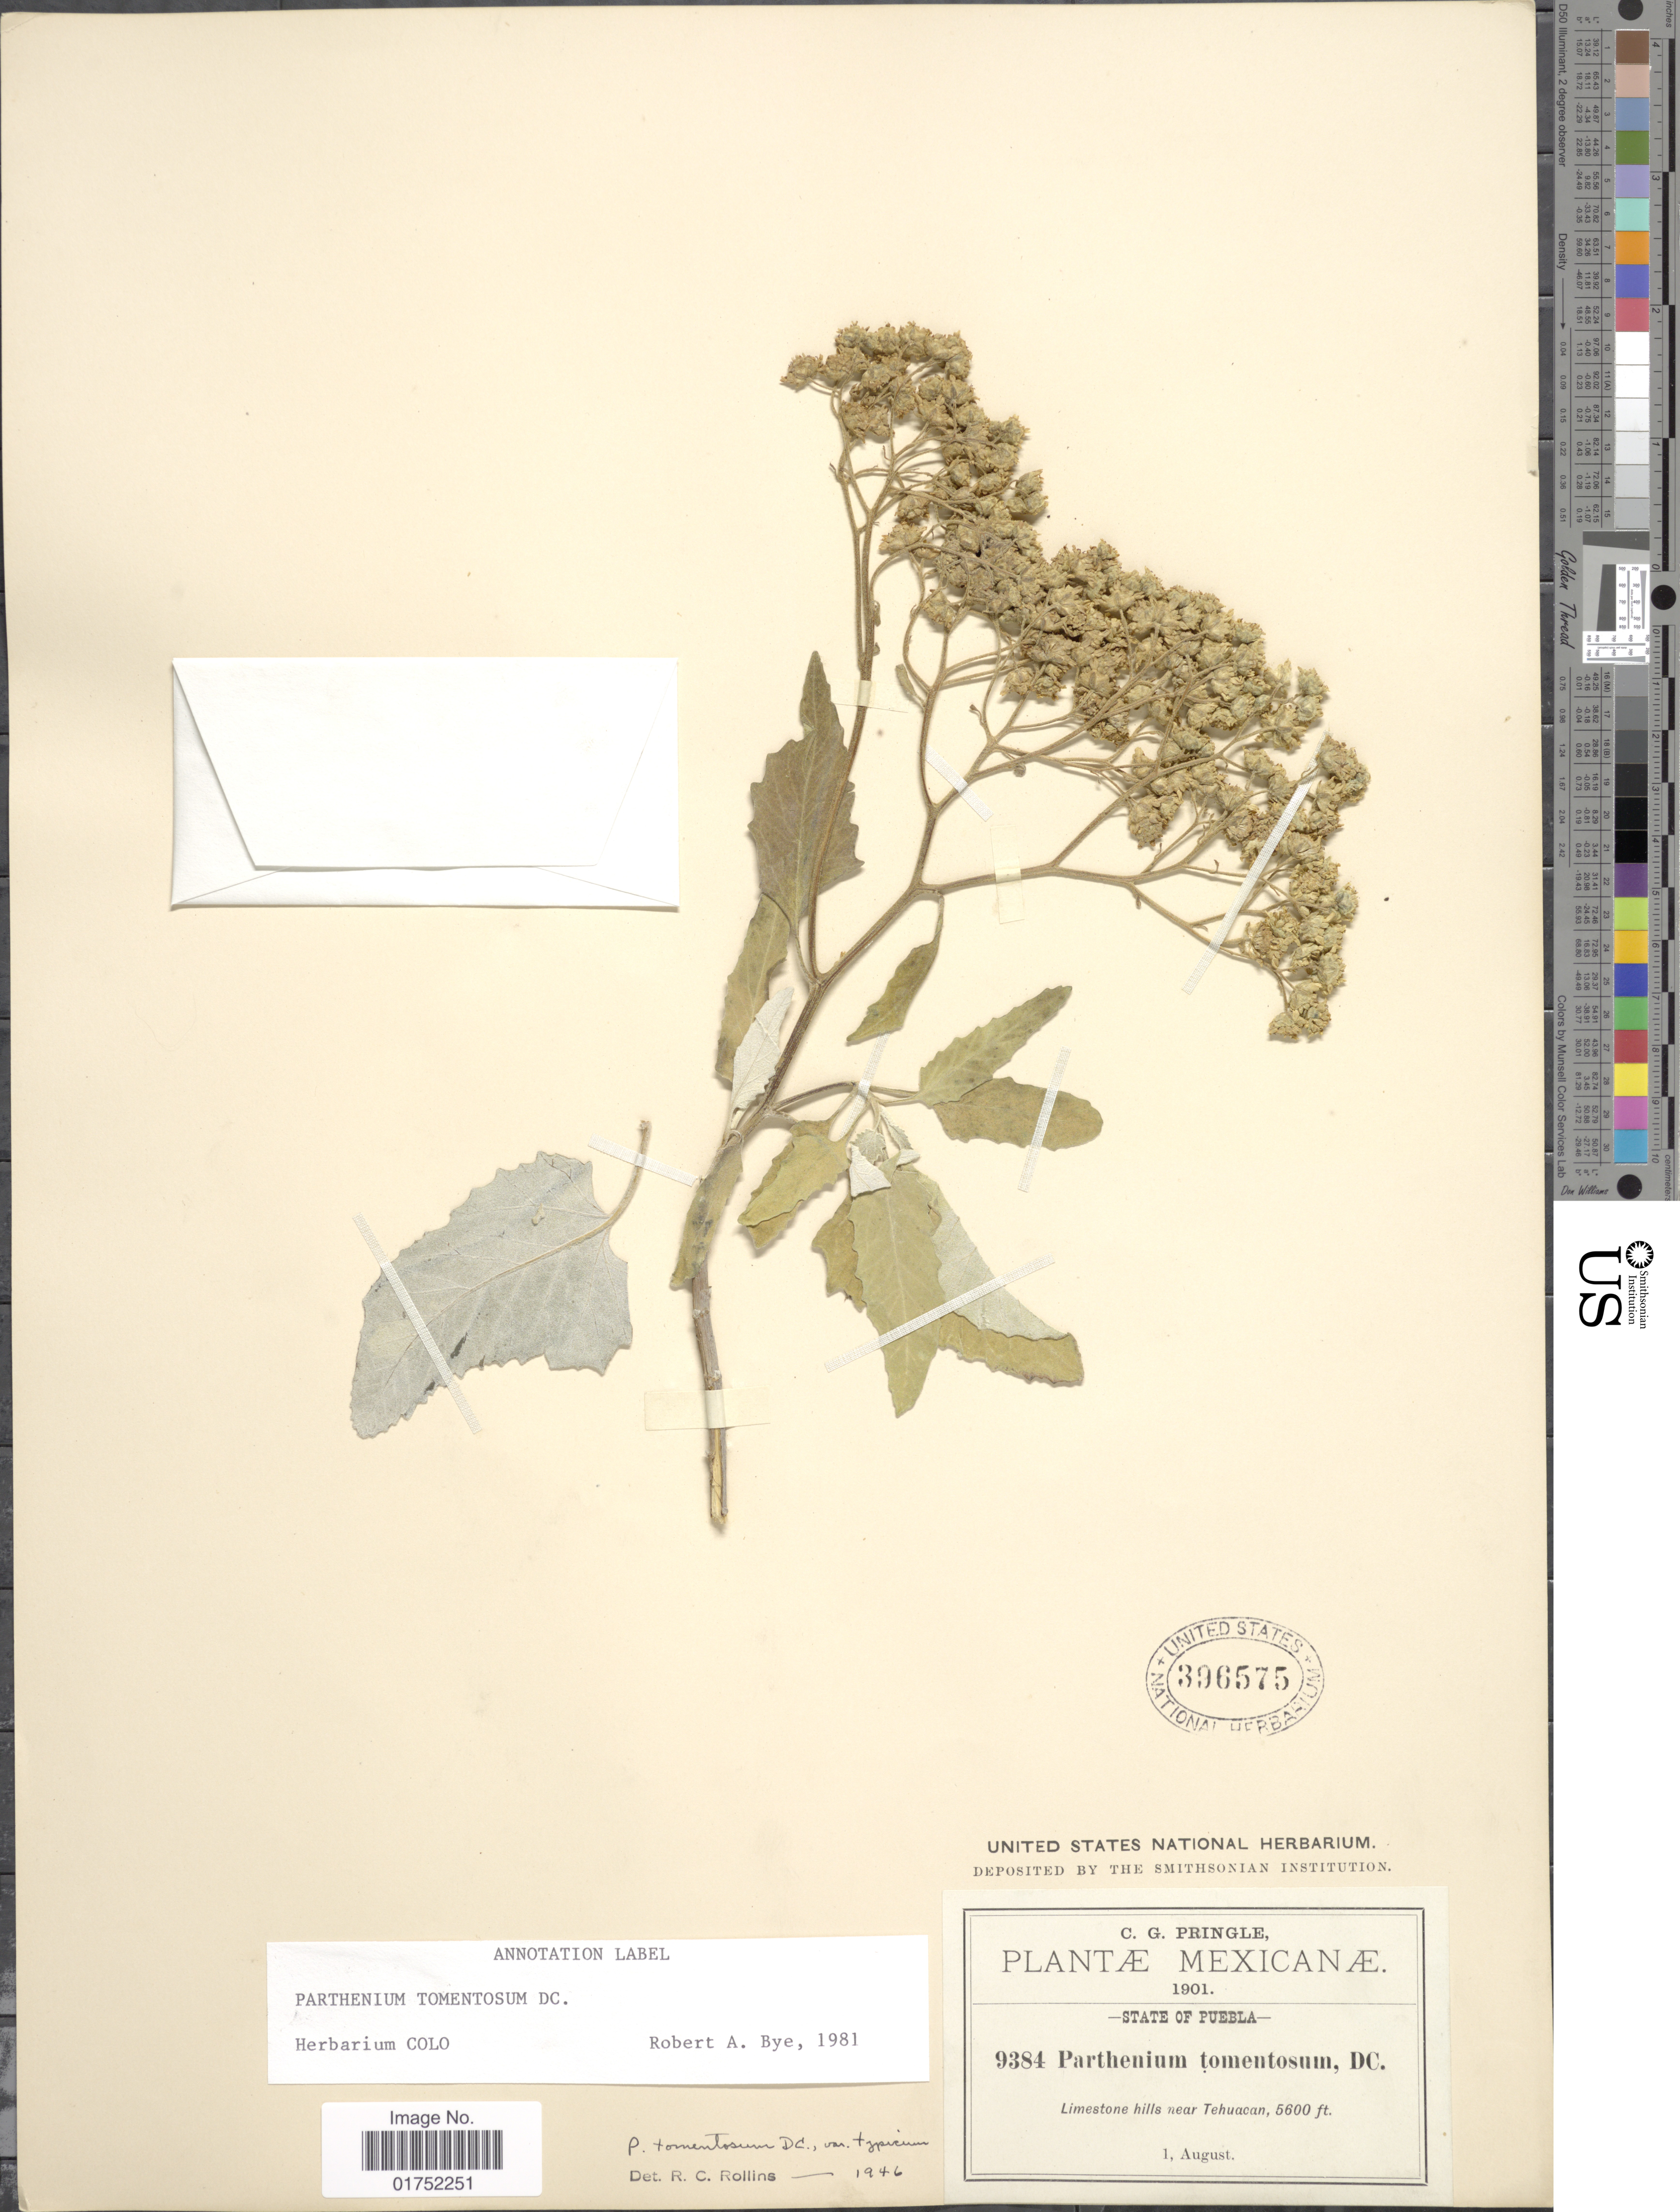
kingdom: Plantae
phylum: Tracheophyta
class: Magnoliopsida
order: Asterales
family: Asteraceae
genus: Parthenium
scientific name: Parthenium tomentosum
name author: DC.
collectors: C. G. Pringle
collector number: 9384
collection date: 1901-08-01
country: Mexico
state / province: Puebla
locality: Near Tehuacan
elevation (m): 1707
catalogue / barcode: US 396575